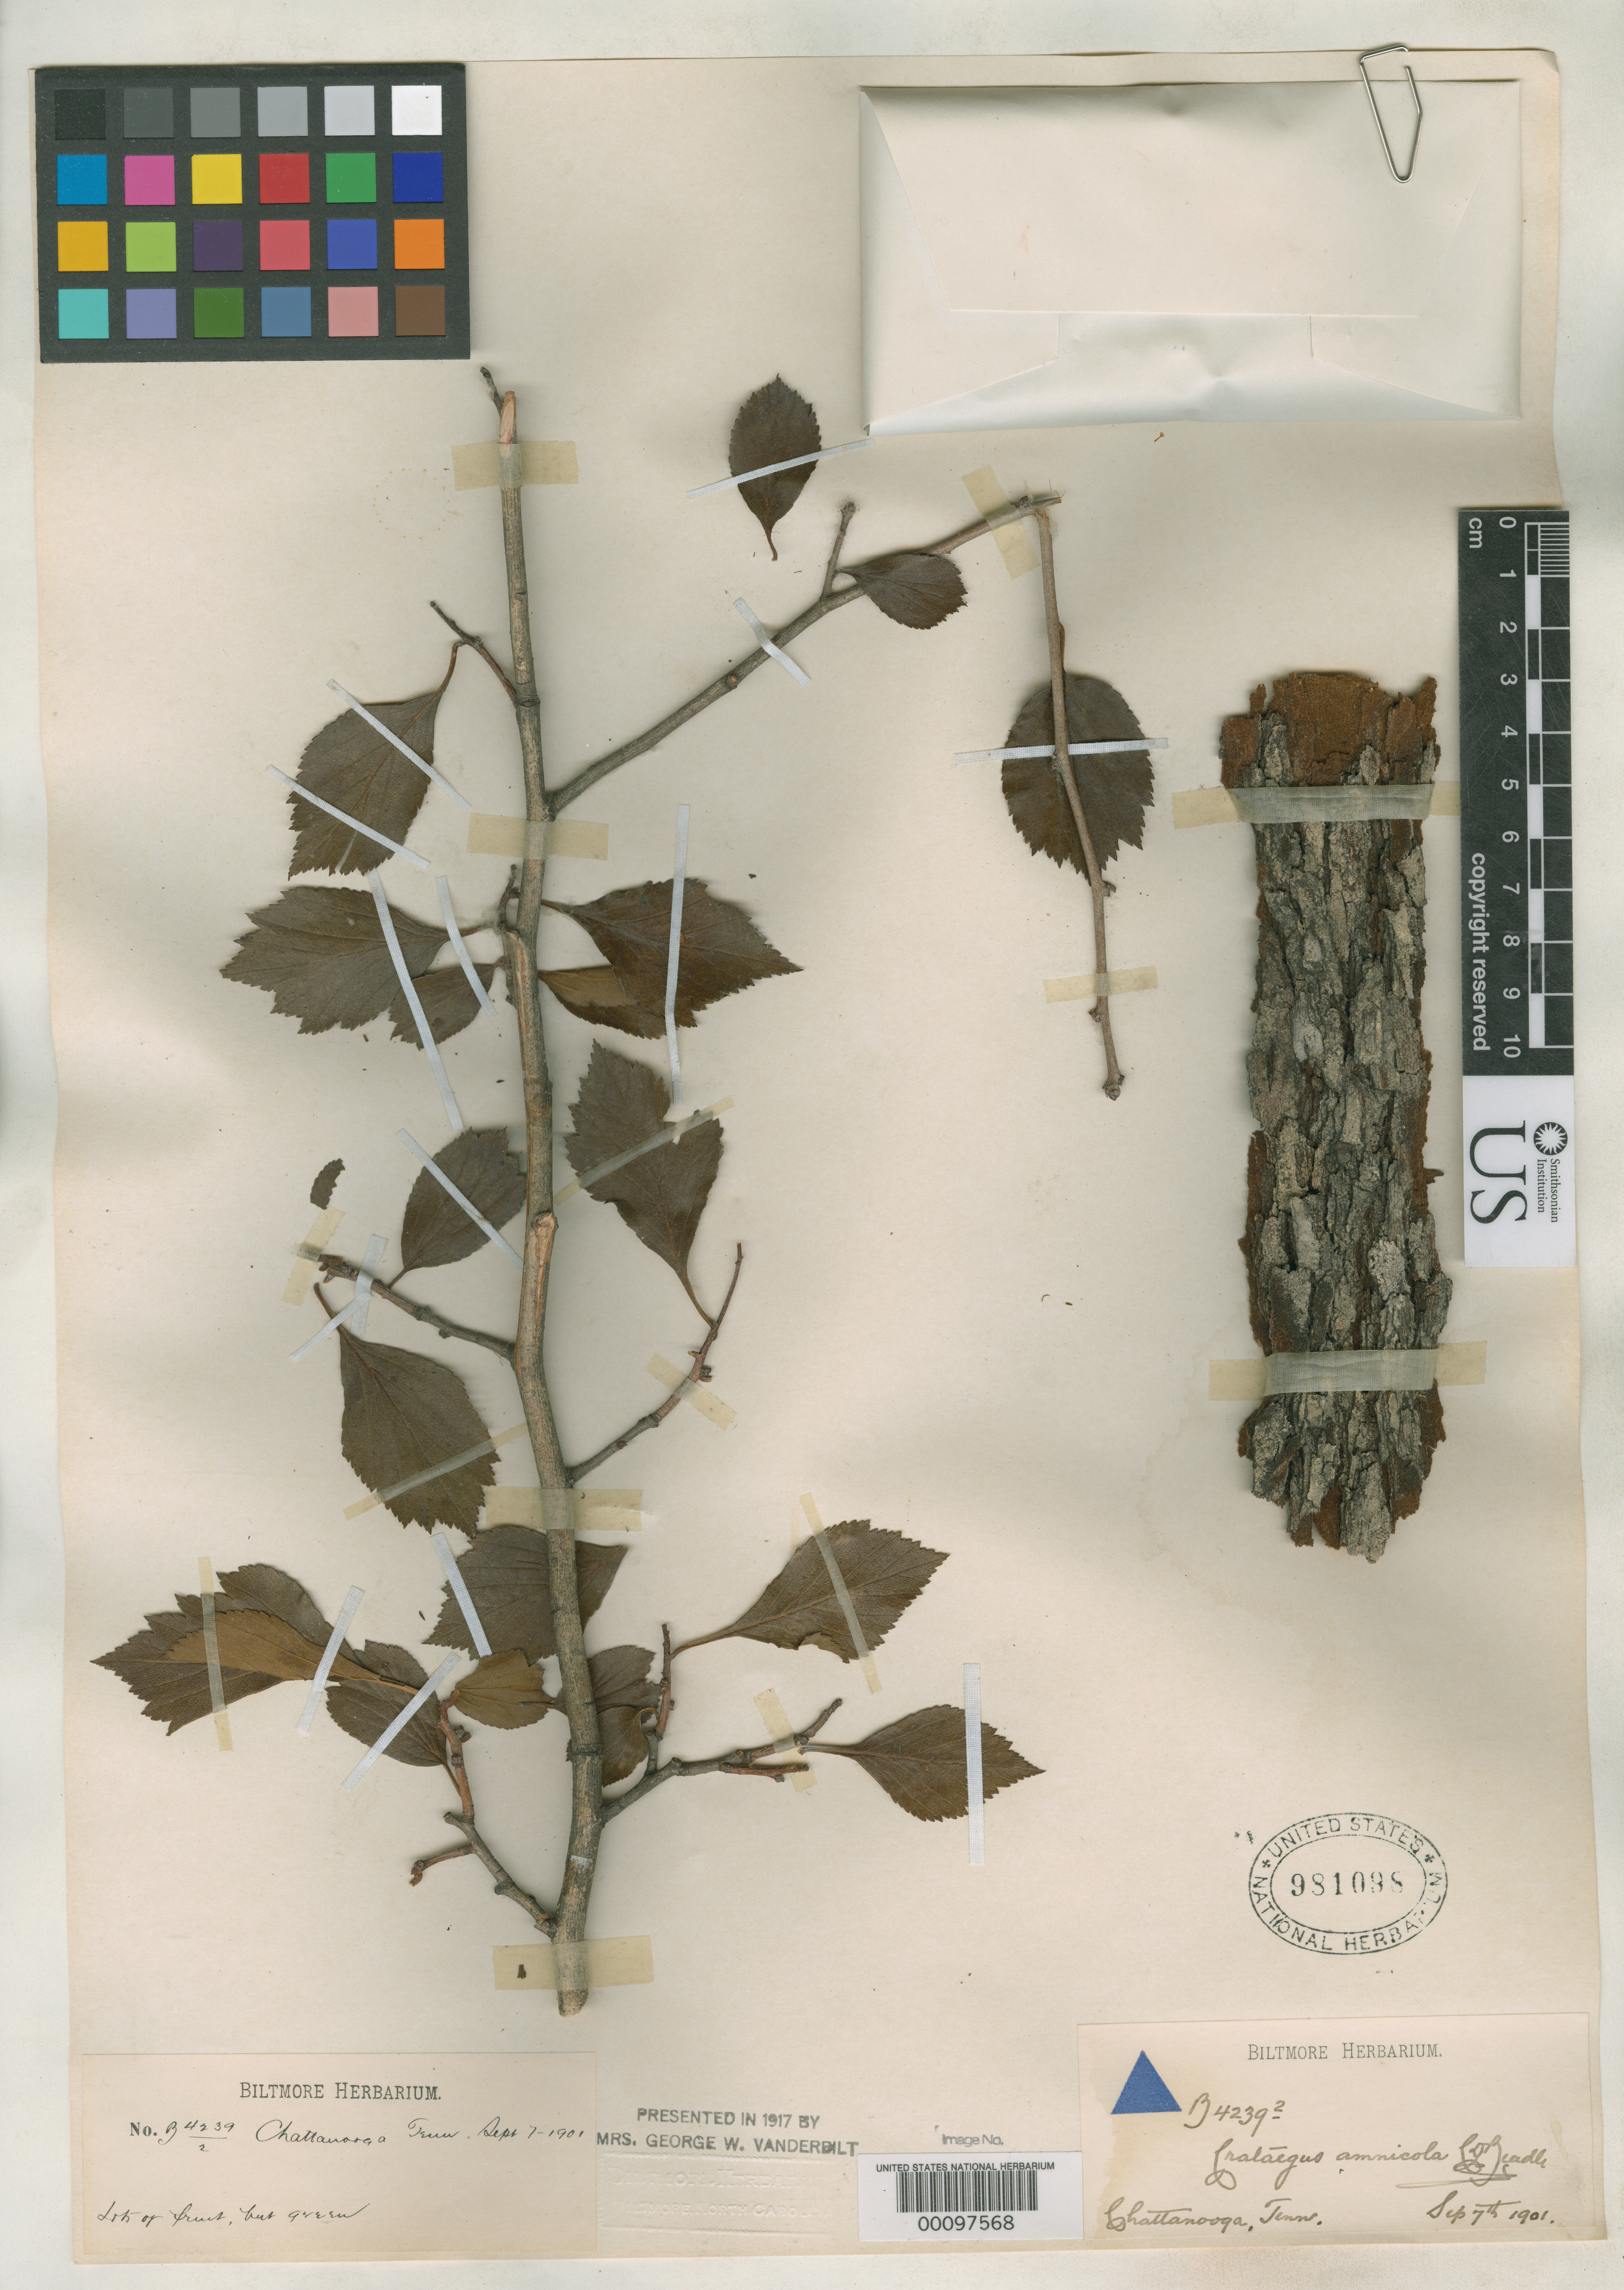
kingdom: Plantae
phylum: Tracheophyta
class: Magnoliopsida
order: Rosales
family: Rosaceae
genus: Crataegus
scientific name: Crataegus amnicola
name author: Beadle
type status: Syntype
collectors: ex herb. Biltmore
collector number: B 4239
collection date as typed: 07 Sep 1901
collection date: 1901-09-07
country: United States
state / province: Tennessee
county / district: Hamilton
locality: Chattanooga.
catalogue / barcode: US 981098